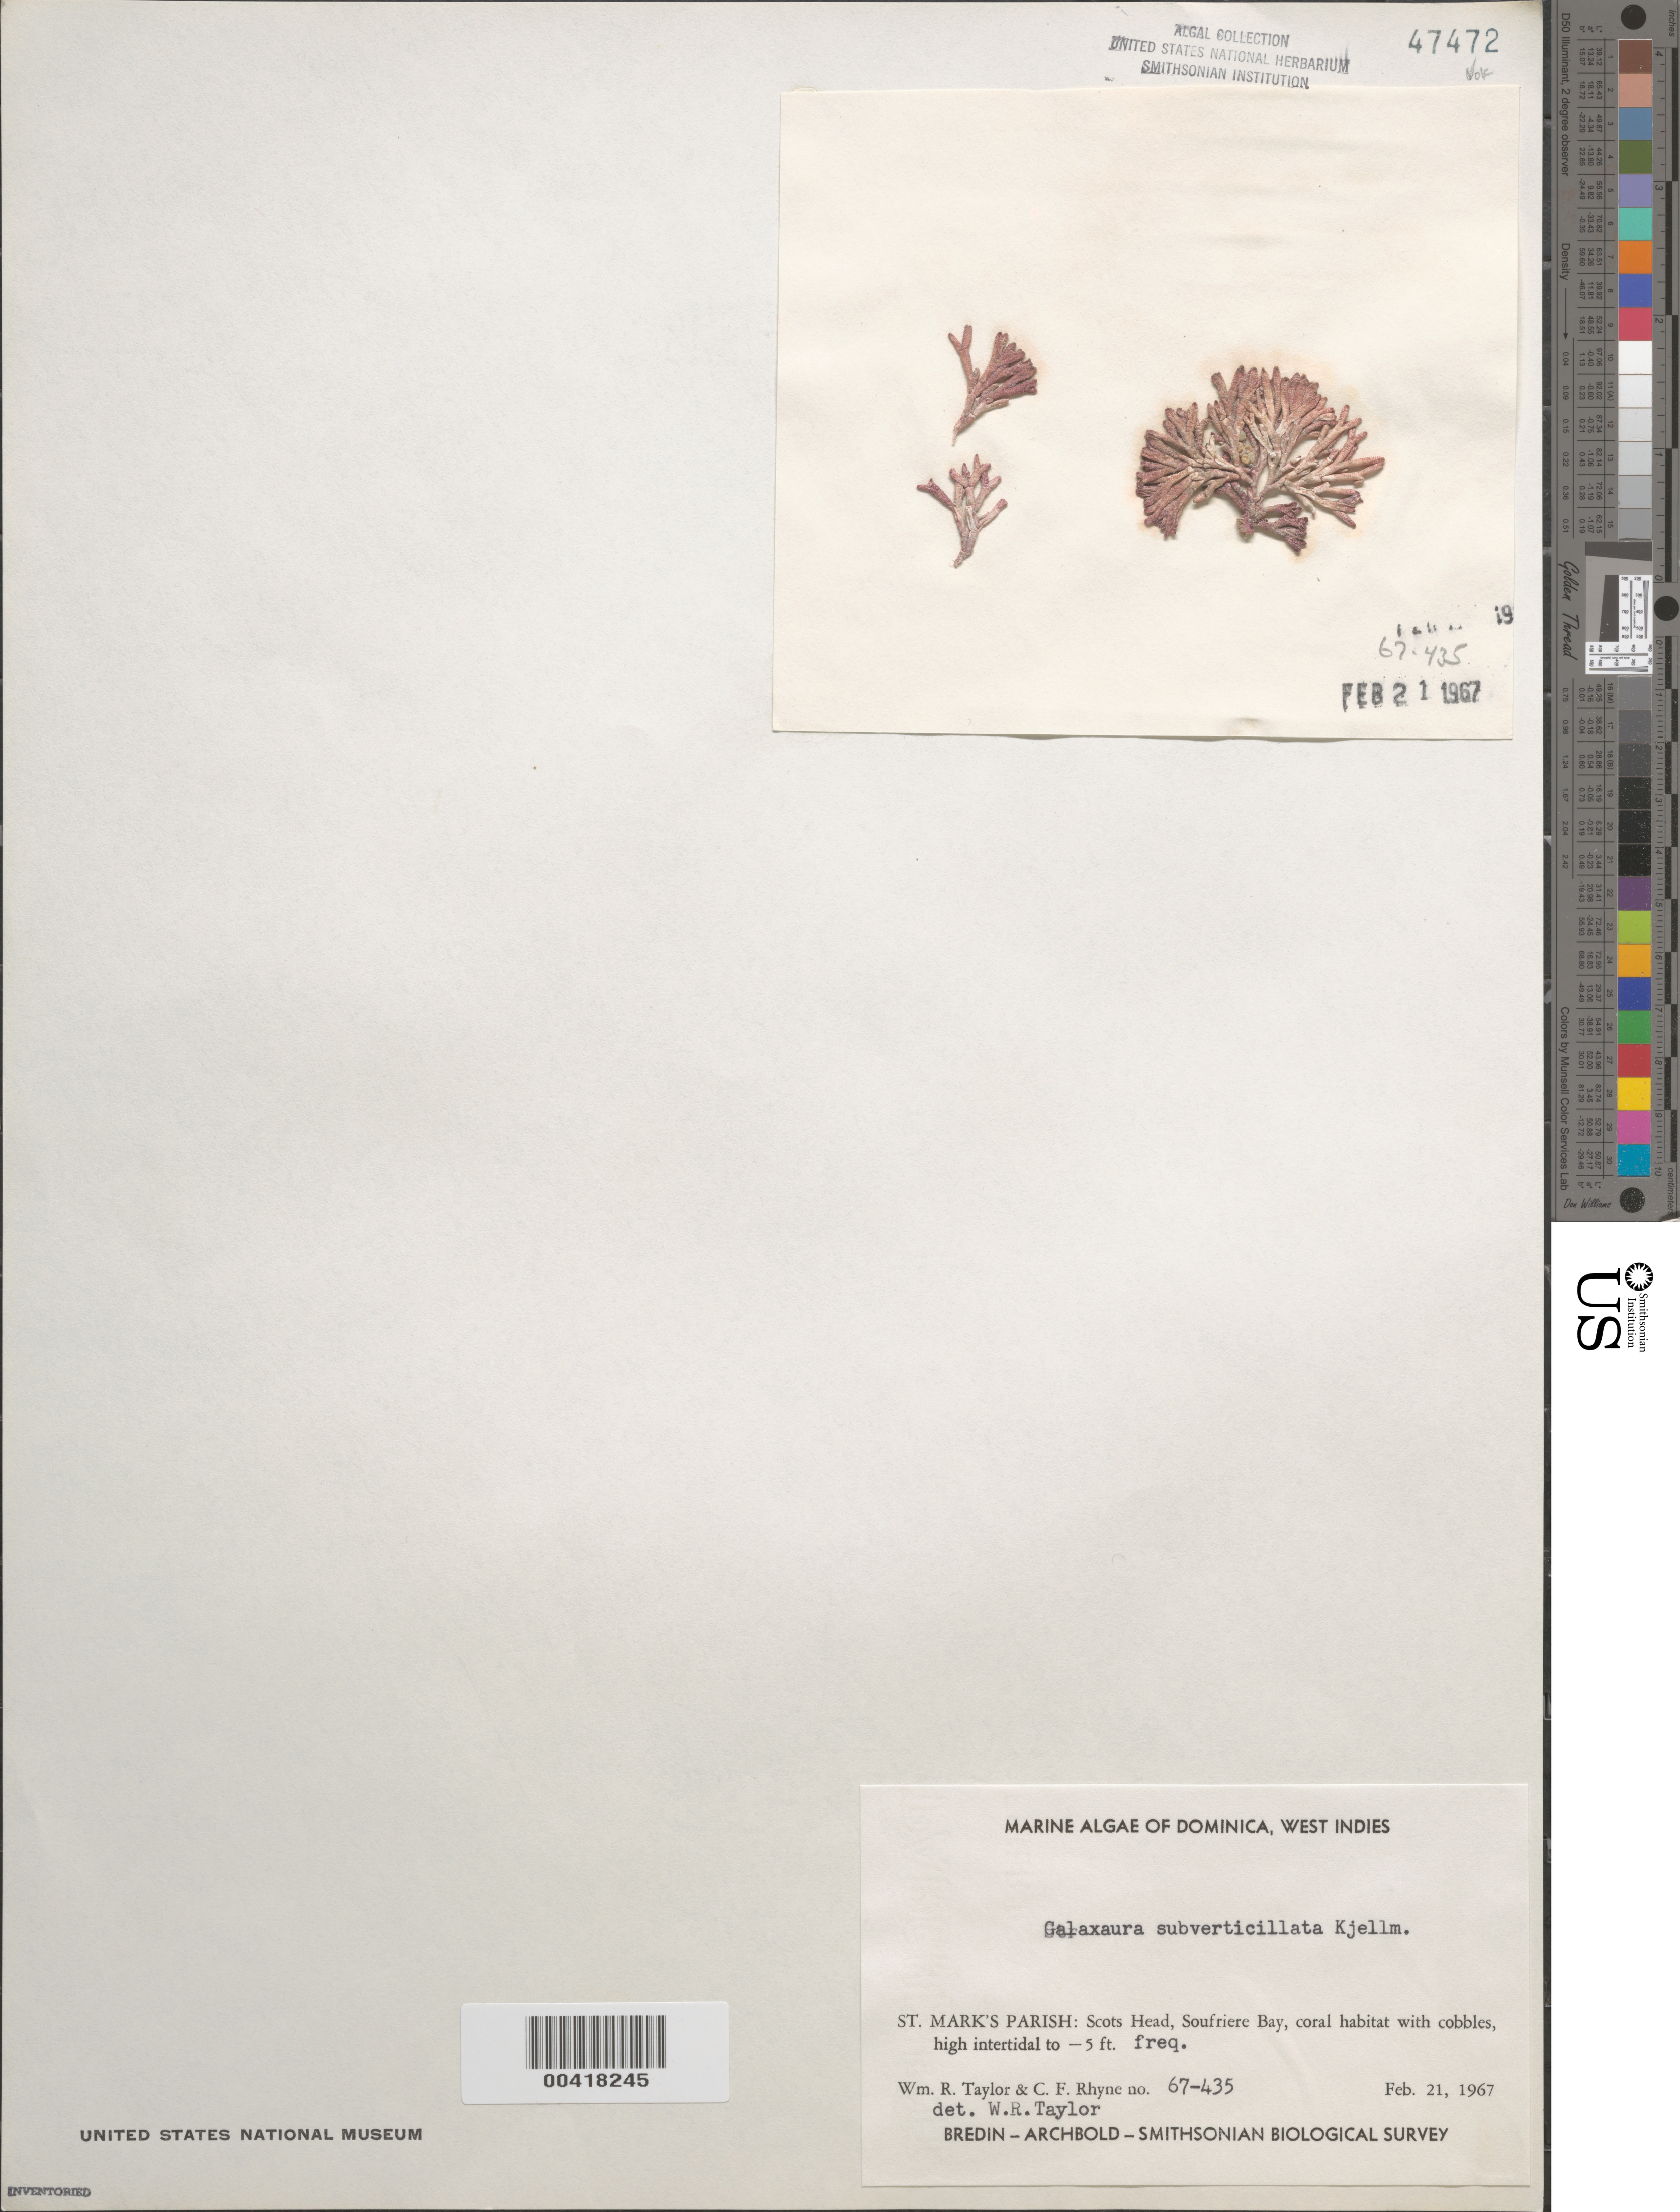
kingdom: Plantae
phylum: Rhodophyta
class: Florideophyceae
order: Nemaliales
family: Galaxauraceae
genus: Galaxaura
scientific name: Galaxaura rugosa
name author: (Ellis & Sol.) J.V.Lamouroux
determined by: Algae name updating Project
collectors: W. R. Taylor & C. Rhyne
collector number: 67-435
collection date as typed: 21 Feb 1967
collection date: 1967-02-21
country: Dominica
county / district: St. Mark's Parish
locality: Scots Head, Soufriere Bay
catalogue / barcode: US 47472